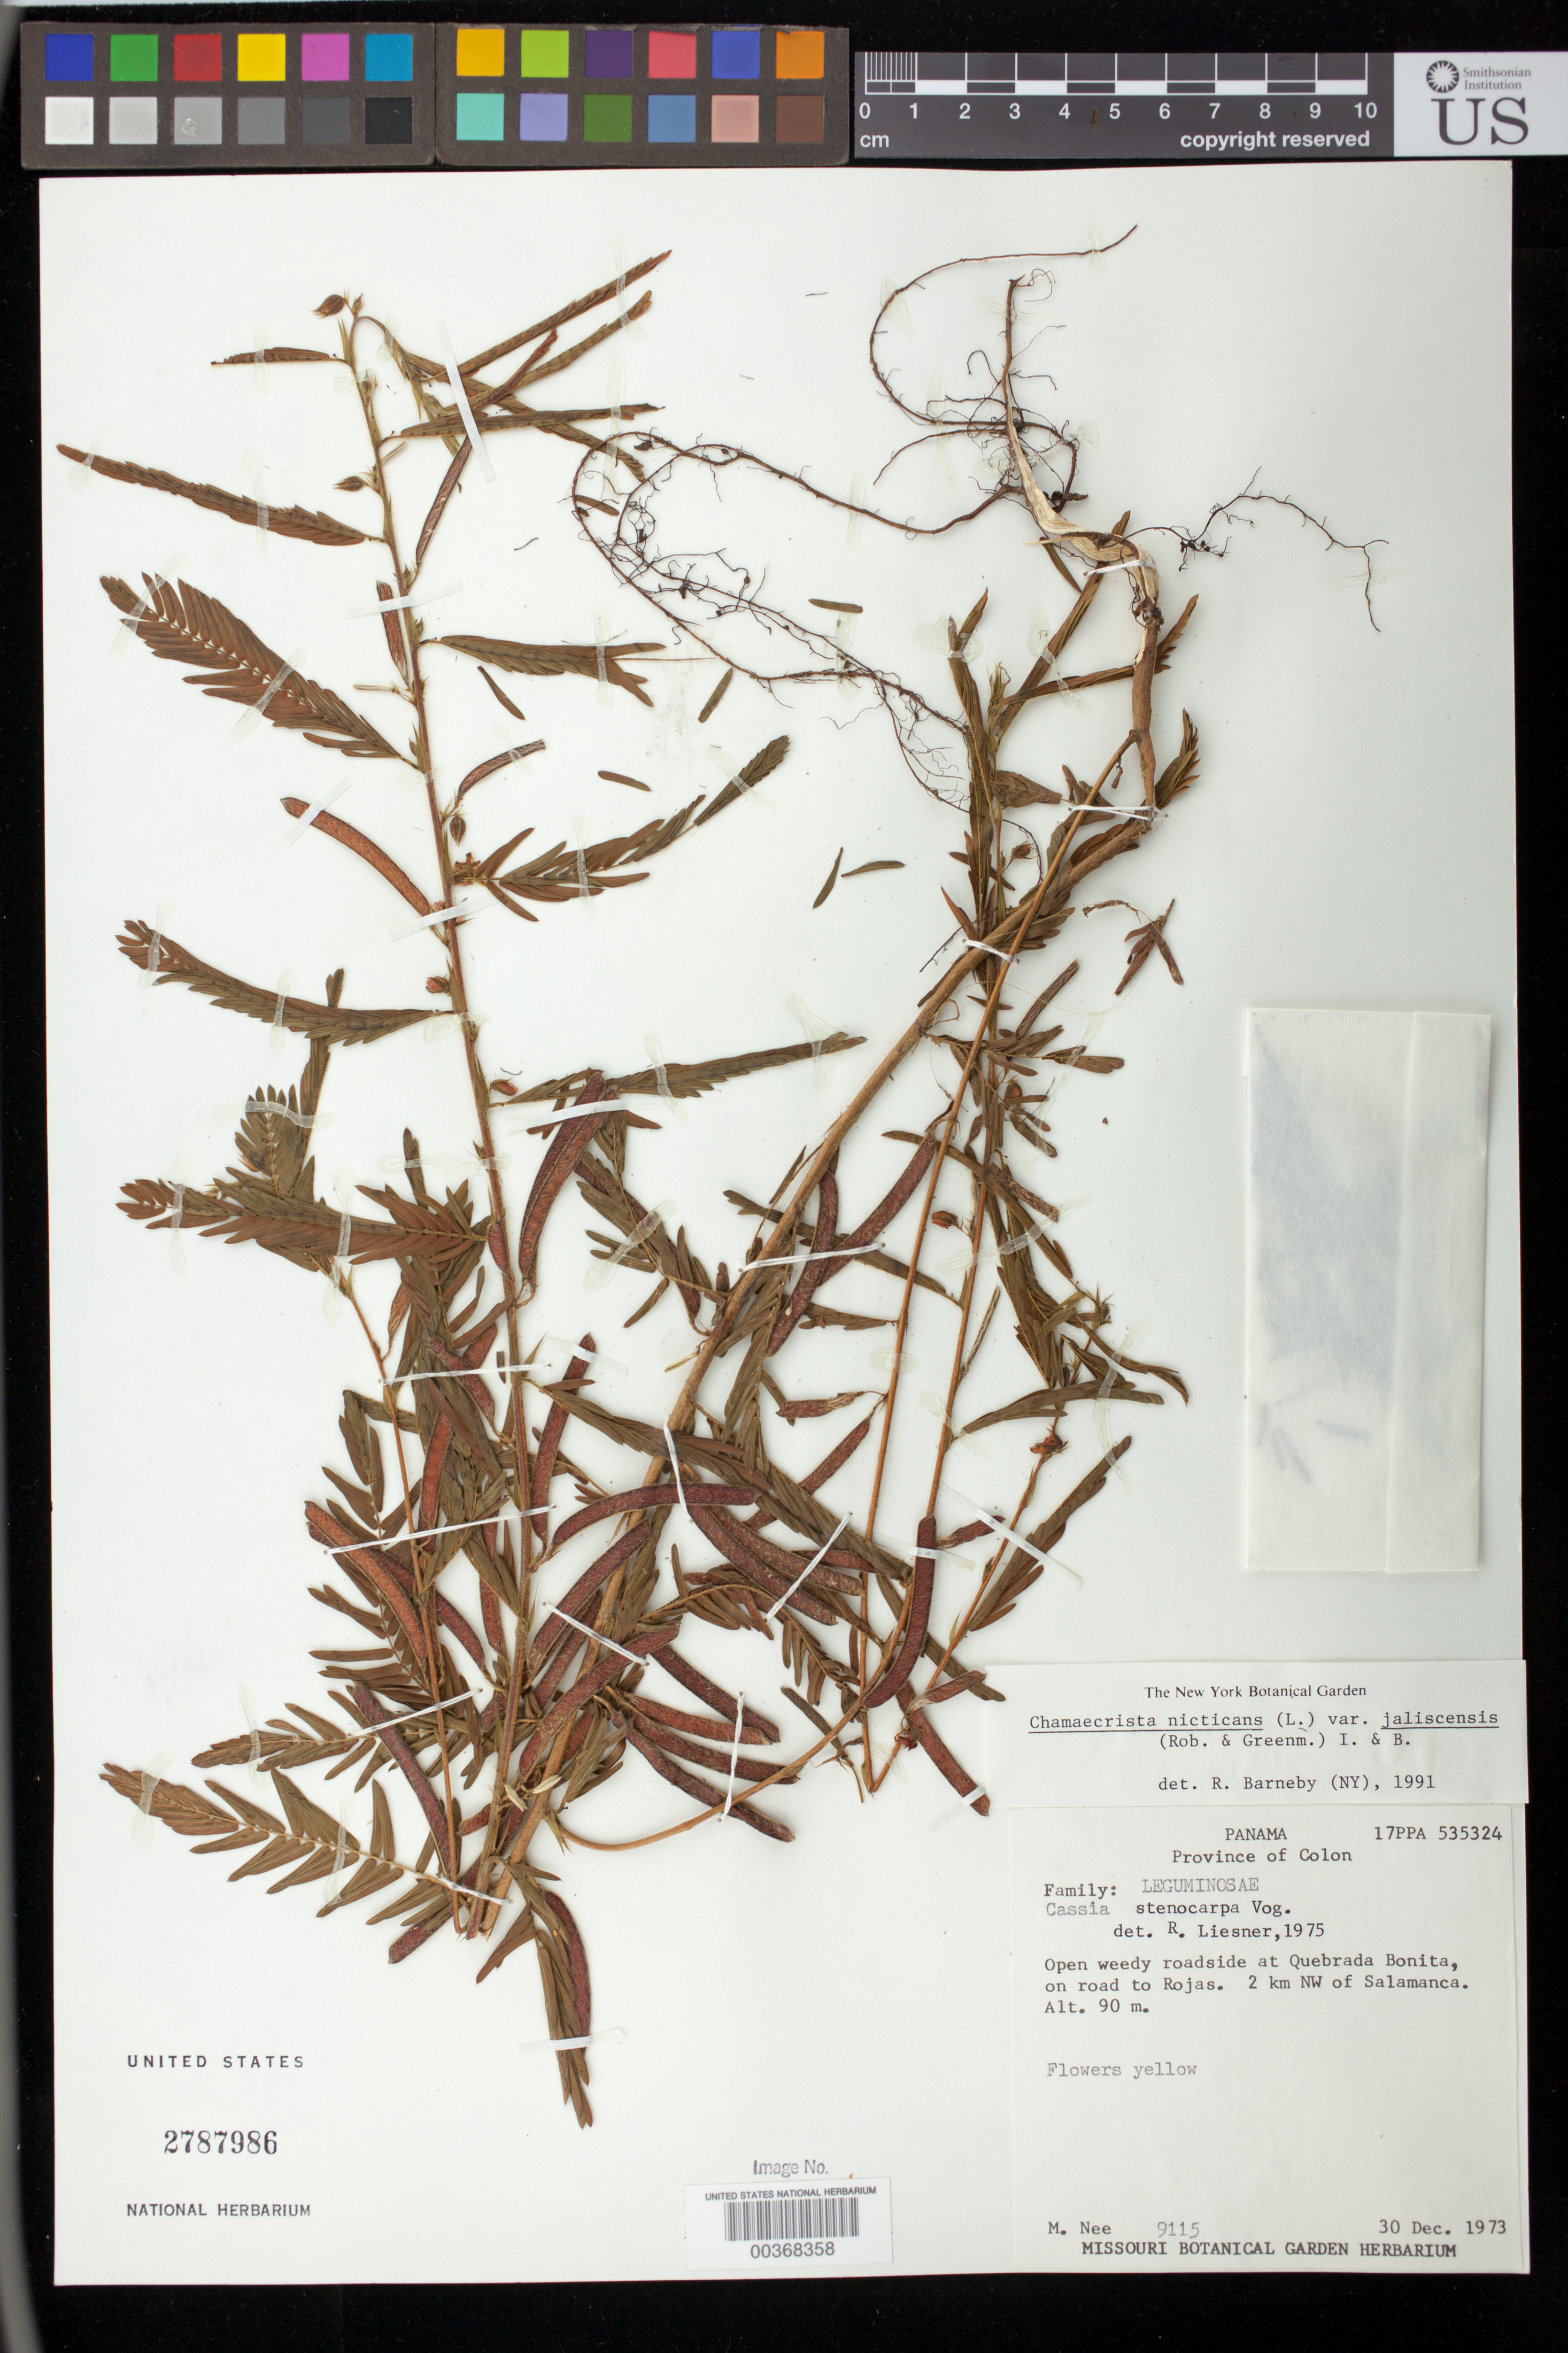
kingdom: Plantae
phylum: Tracheophyta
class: Magnoliopsida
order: Fabales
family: Fabaceae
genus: Chamaecrista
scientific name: Chamaecrista nictitans var. jaliscensis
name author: (Greenm.) H.S. Irwin & Barneby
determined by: Barneby, Rupert C., (NY)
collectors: M. Nee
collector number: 9115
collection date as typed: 30 Dec 1973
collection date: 1973-12-30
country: Panama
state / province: Colón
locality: At Quebrada Bonita, on road to rojas, 2 km NW of Salamanca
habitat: Open weedy roadside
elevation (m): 90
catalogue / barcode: US 2787986